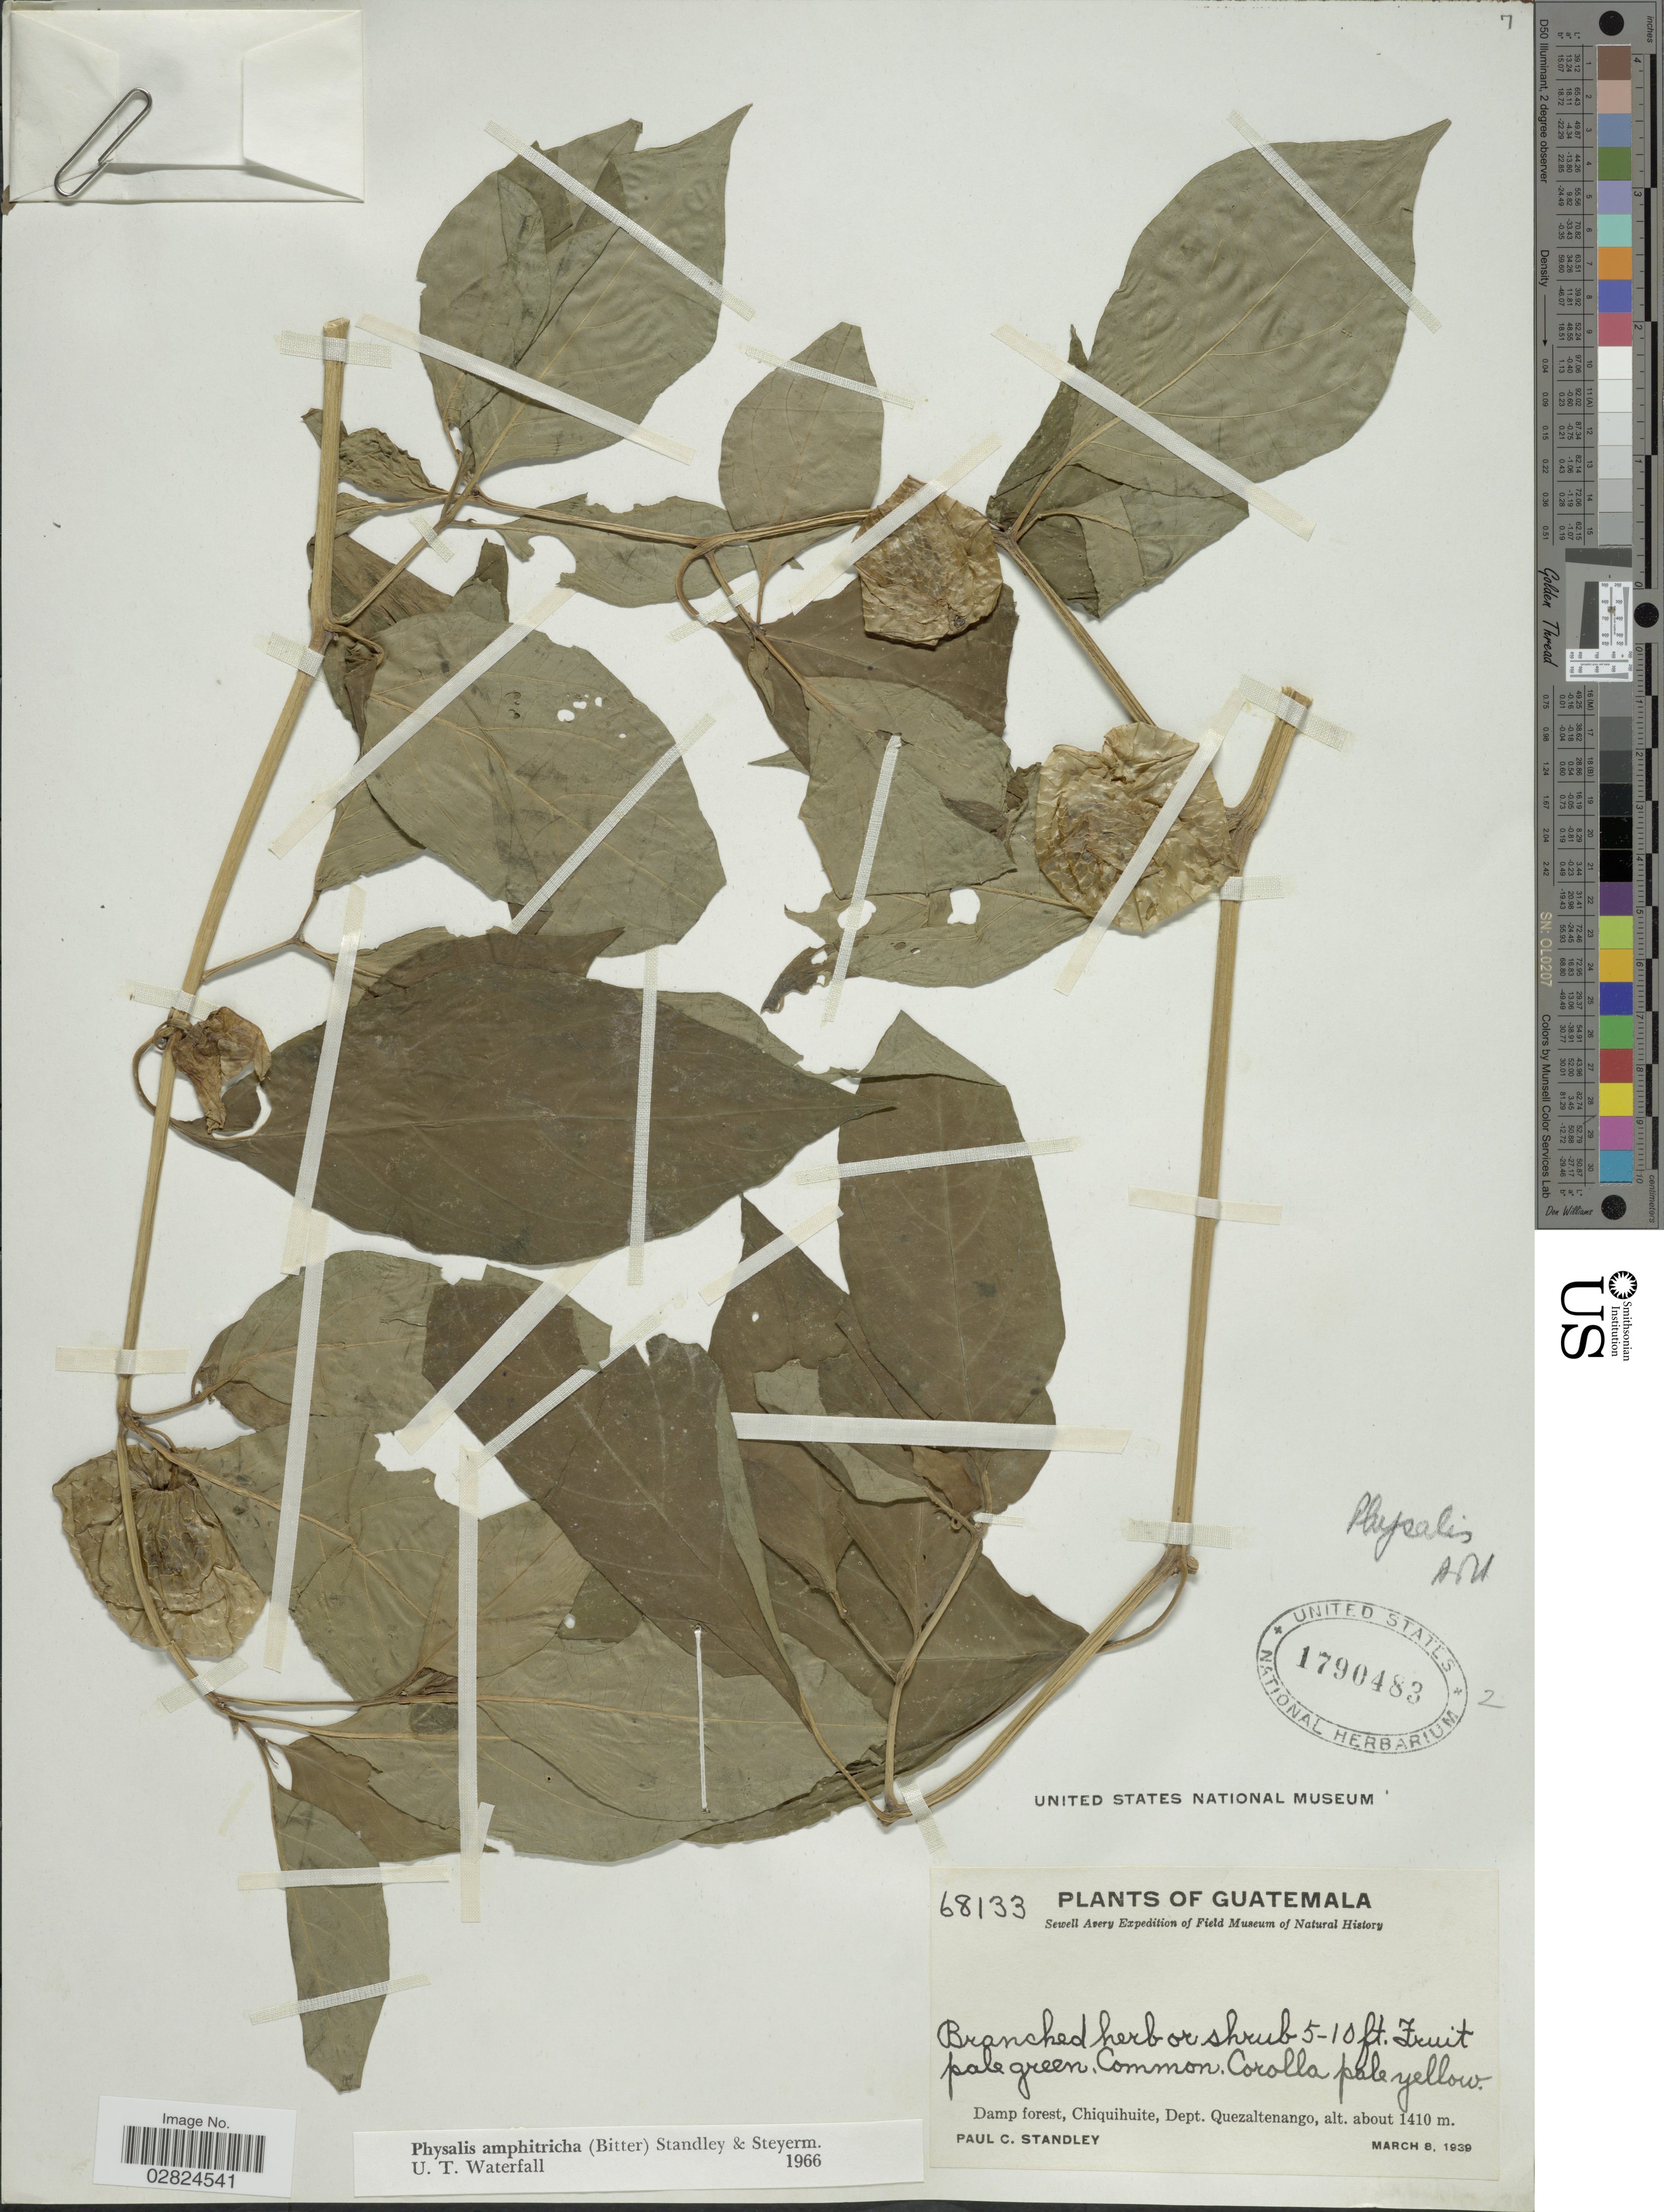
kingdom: Plantae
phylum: Tracheophyta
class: Magnoliopsida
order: Solanales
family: Solanaceae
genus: Physalis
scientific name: Physalis amphitricha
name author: (Bitter) Standl. & Steyerm.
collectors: P. C. Standley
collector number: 68133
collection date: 1939-03-08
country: Guatemala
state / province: Quetzaltenango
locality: Chiquihuite, Dept. Quezaltenango.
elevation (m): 1410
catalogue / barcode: US 1790483